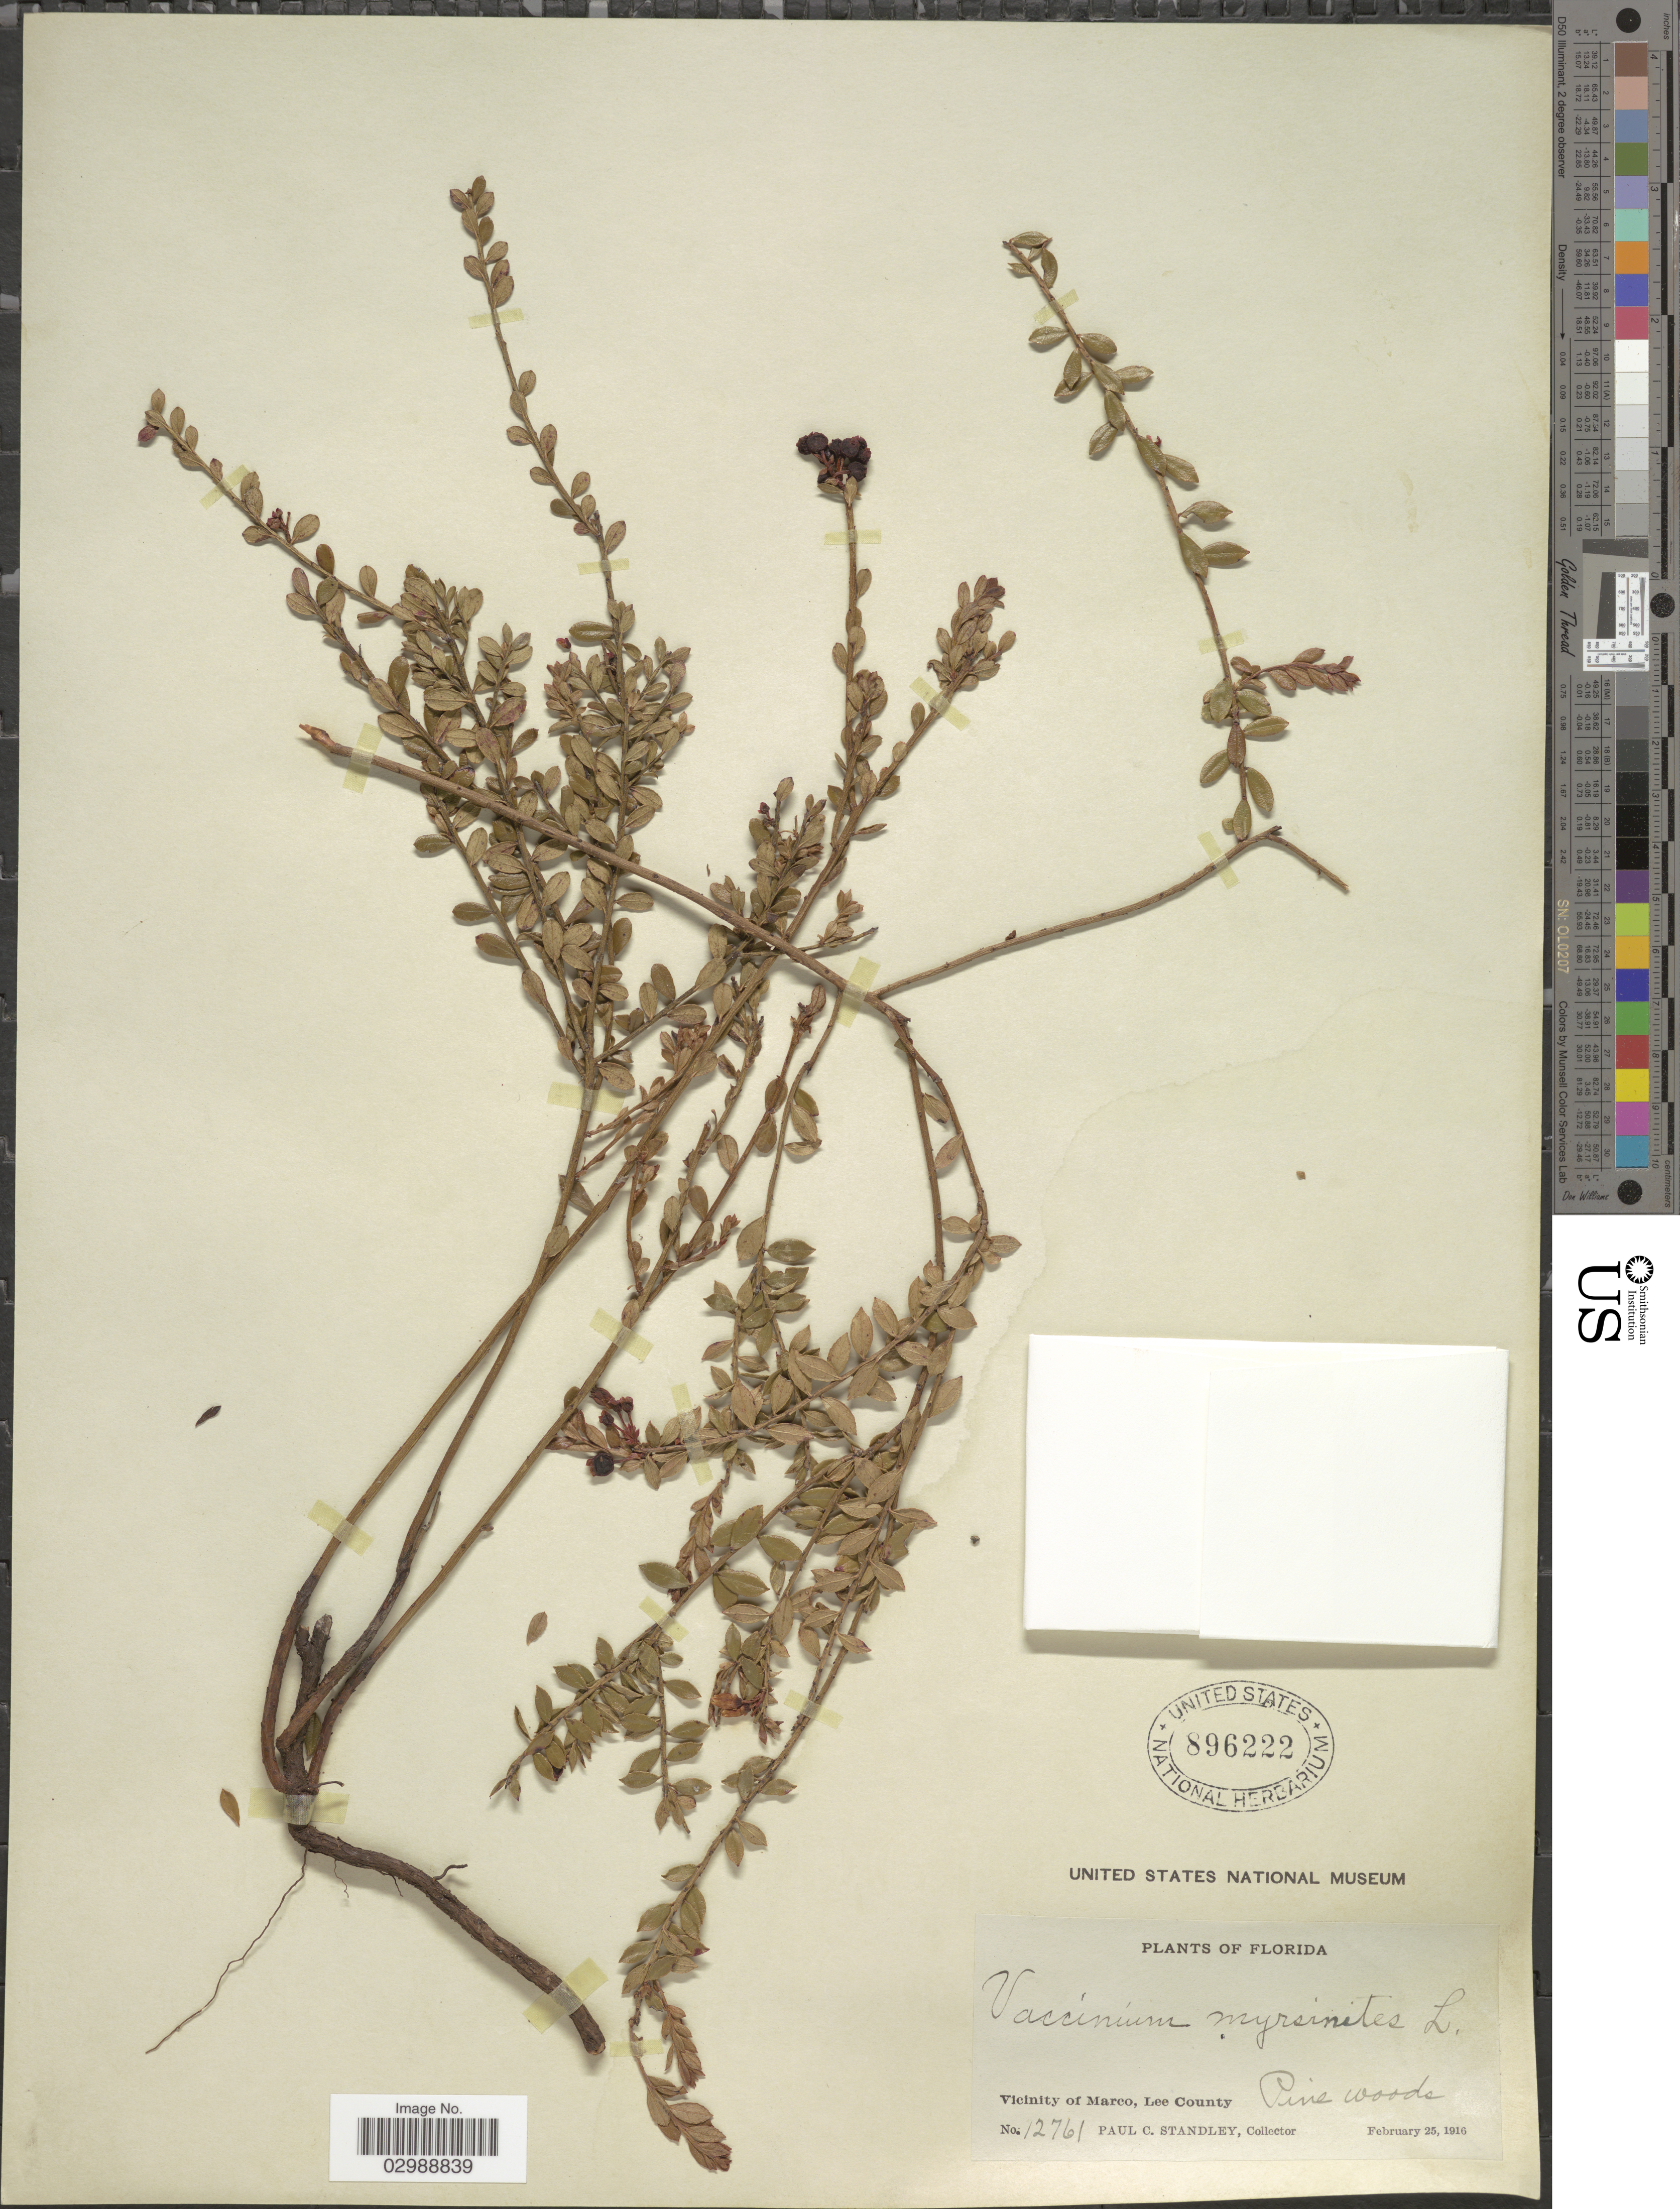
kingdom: Plantae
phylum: Tracheophyta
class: Magnoliopsida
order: Ericales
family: Ericaceae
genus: Vaccinium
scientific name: Vaccinium nitidum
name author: Andrews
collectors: P. C. Standley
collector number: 12761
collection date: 1916-02-25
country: United States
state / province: Florida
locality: Vicinity of Marco, Lee County.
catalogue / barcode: US 896222